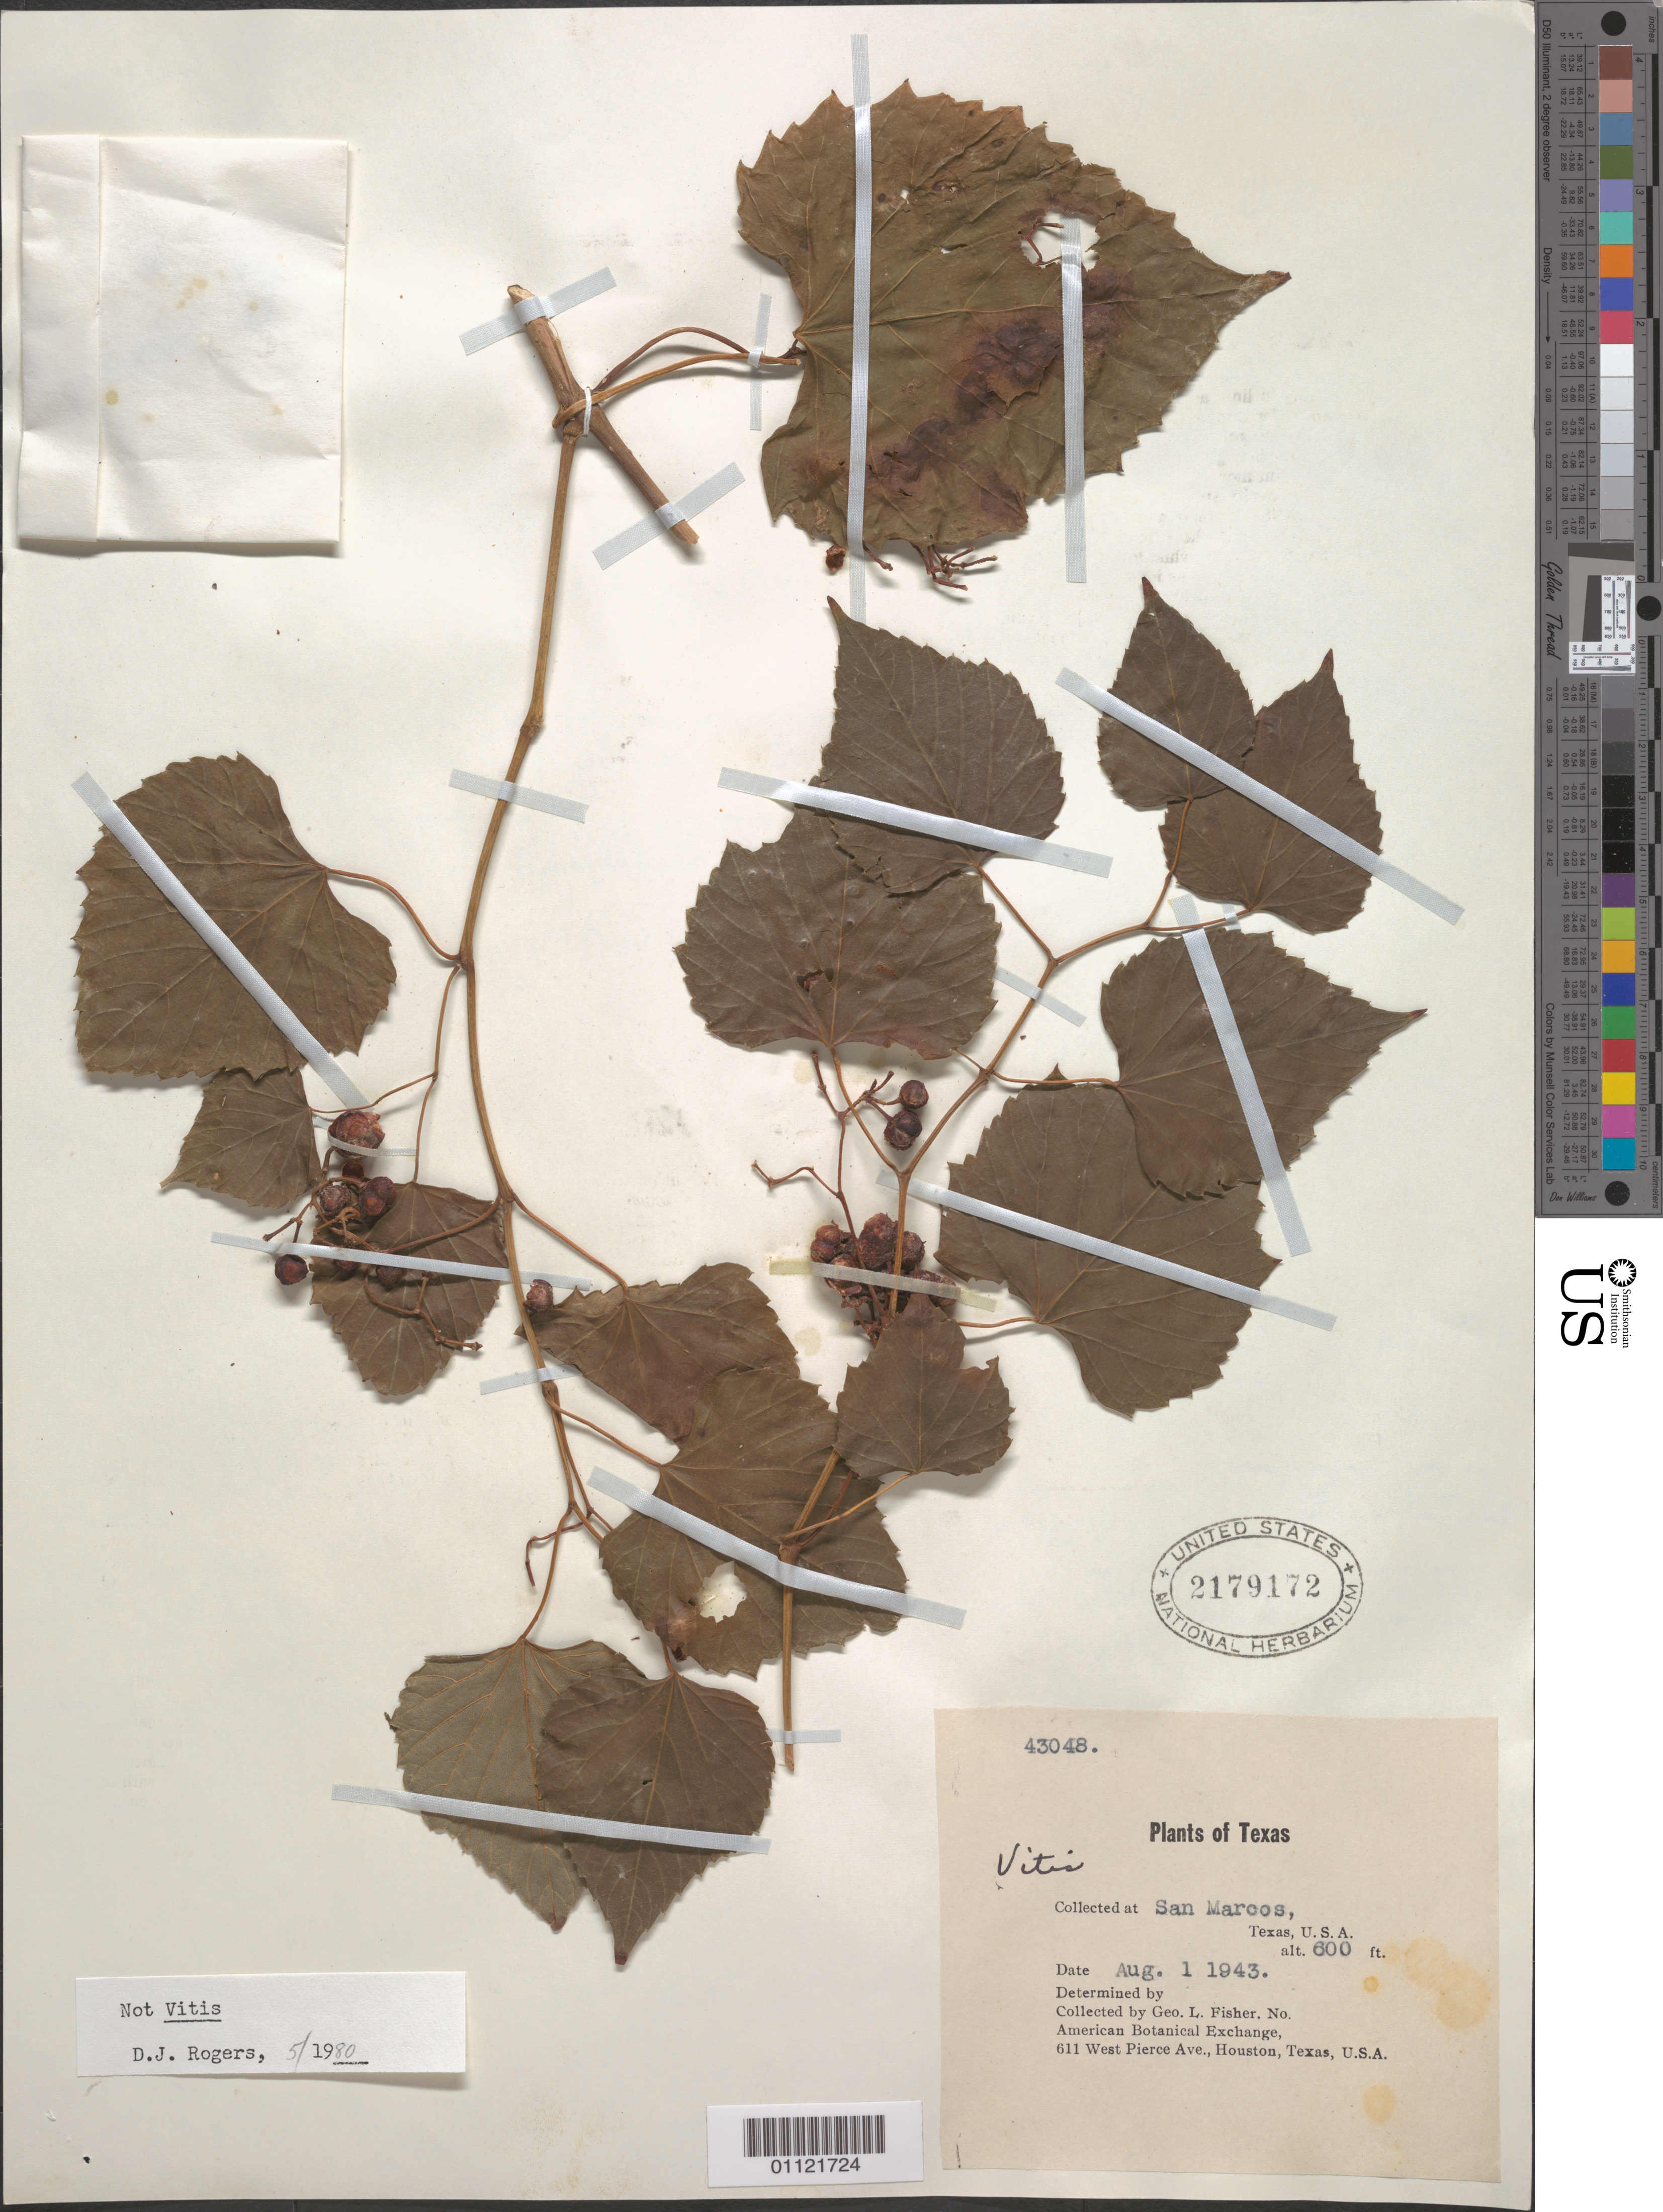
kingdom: Plantae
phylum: Tracheophyta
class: Magnoliopsida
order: Vitales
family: Vitaceae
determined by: Rogers, D. J.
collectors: G. L. Fisher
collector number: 43048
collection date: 1943-08-01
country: United States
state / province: Texas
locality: San Marcos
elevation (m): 183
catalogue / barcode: US 2179172